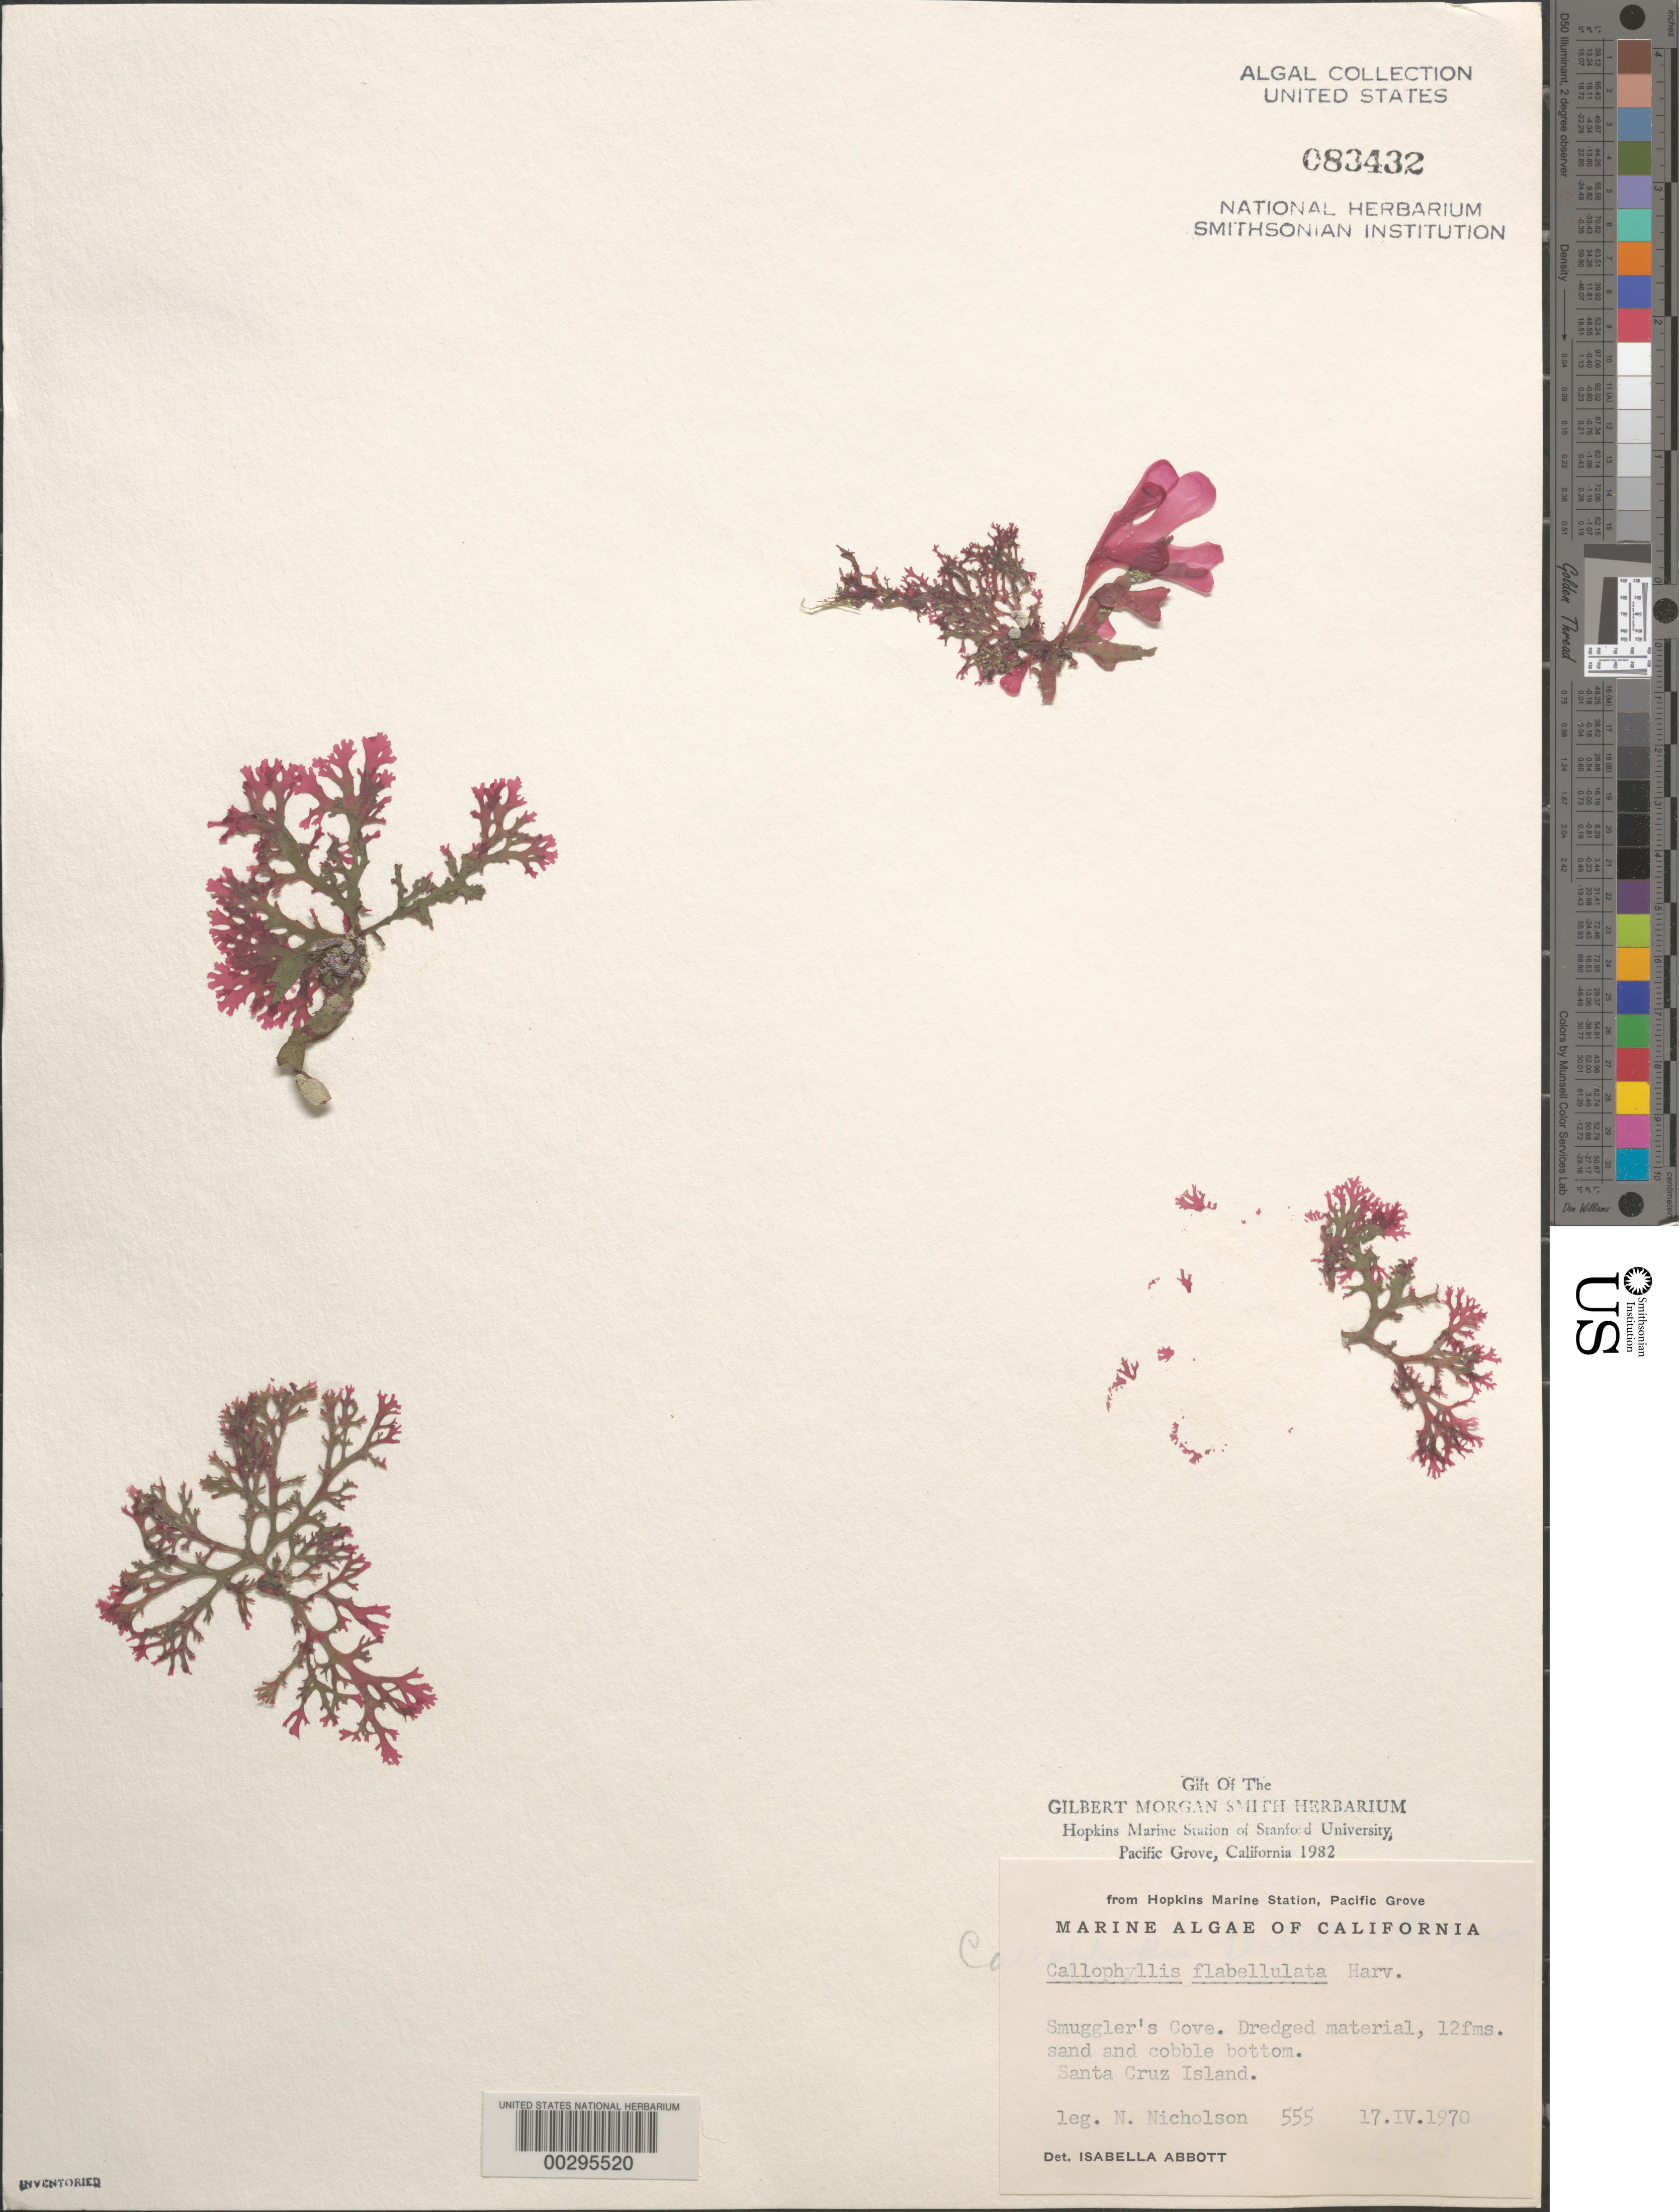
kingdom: Plantae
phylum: Rhodophyta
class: Florideophyceae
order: Gigartinales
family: Kallymeniaceae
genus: Callophyllis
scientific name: Callophyllis flabellulata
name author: Harv.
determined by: Abbott, Isabella A.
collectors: N. Nicholson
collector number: Nln 555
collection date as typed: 17 Apr 1970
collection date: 1970-04-17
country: United States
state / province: California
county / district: Santa Barbara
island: Santa Cruz Island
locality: Smuggler's Cove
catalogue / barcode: US 83432